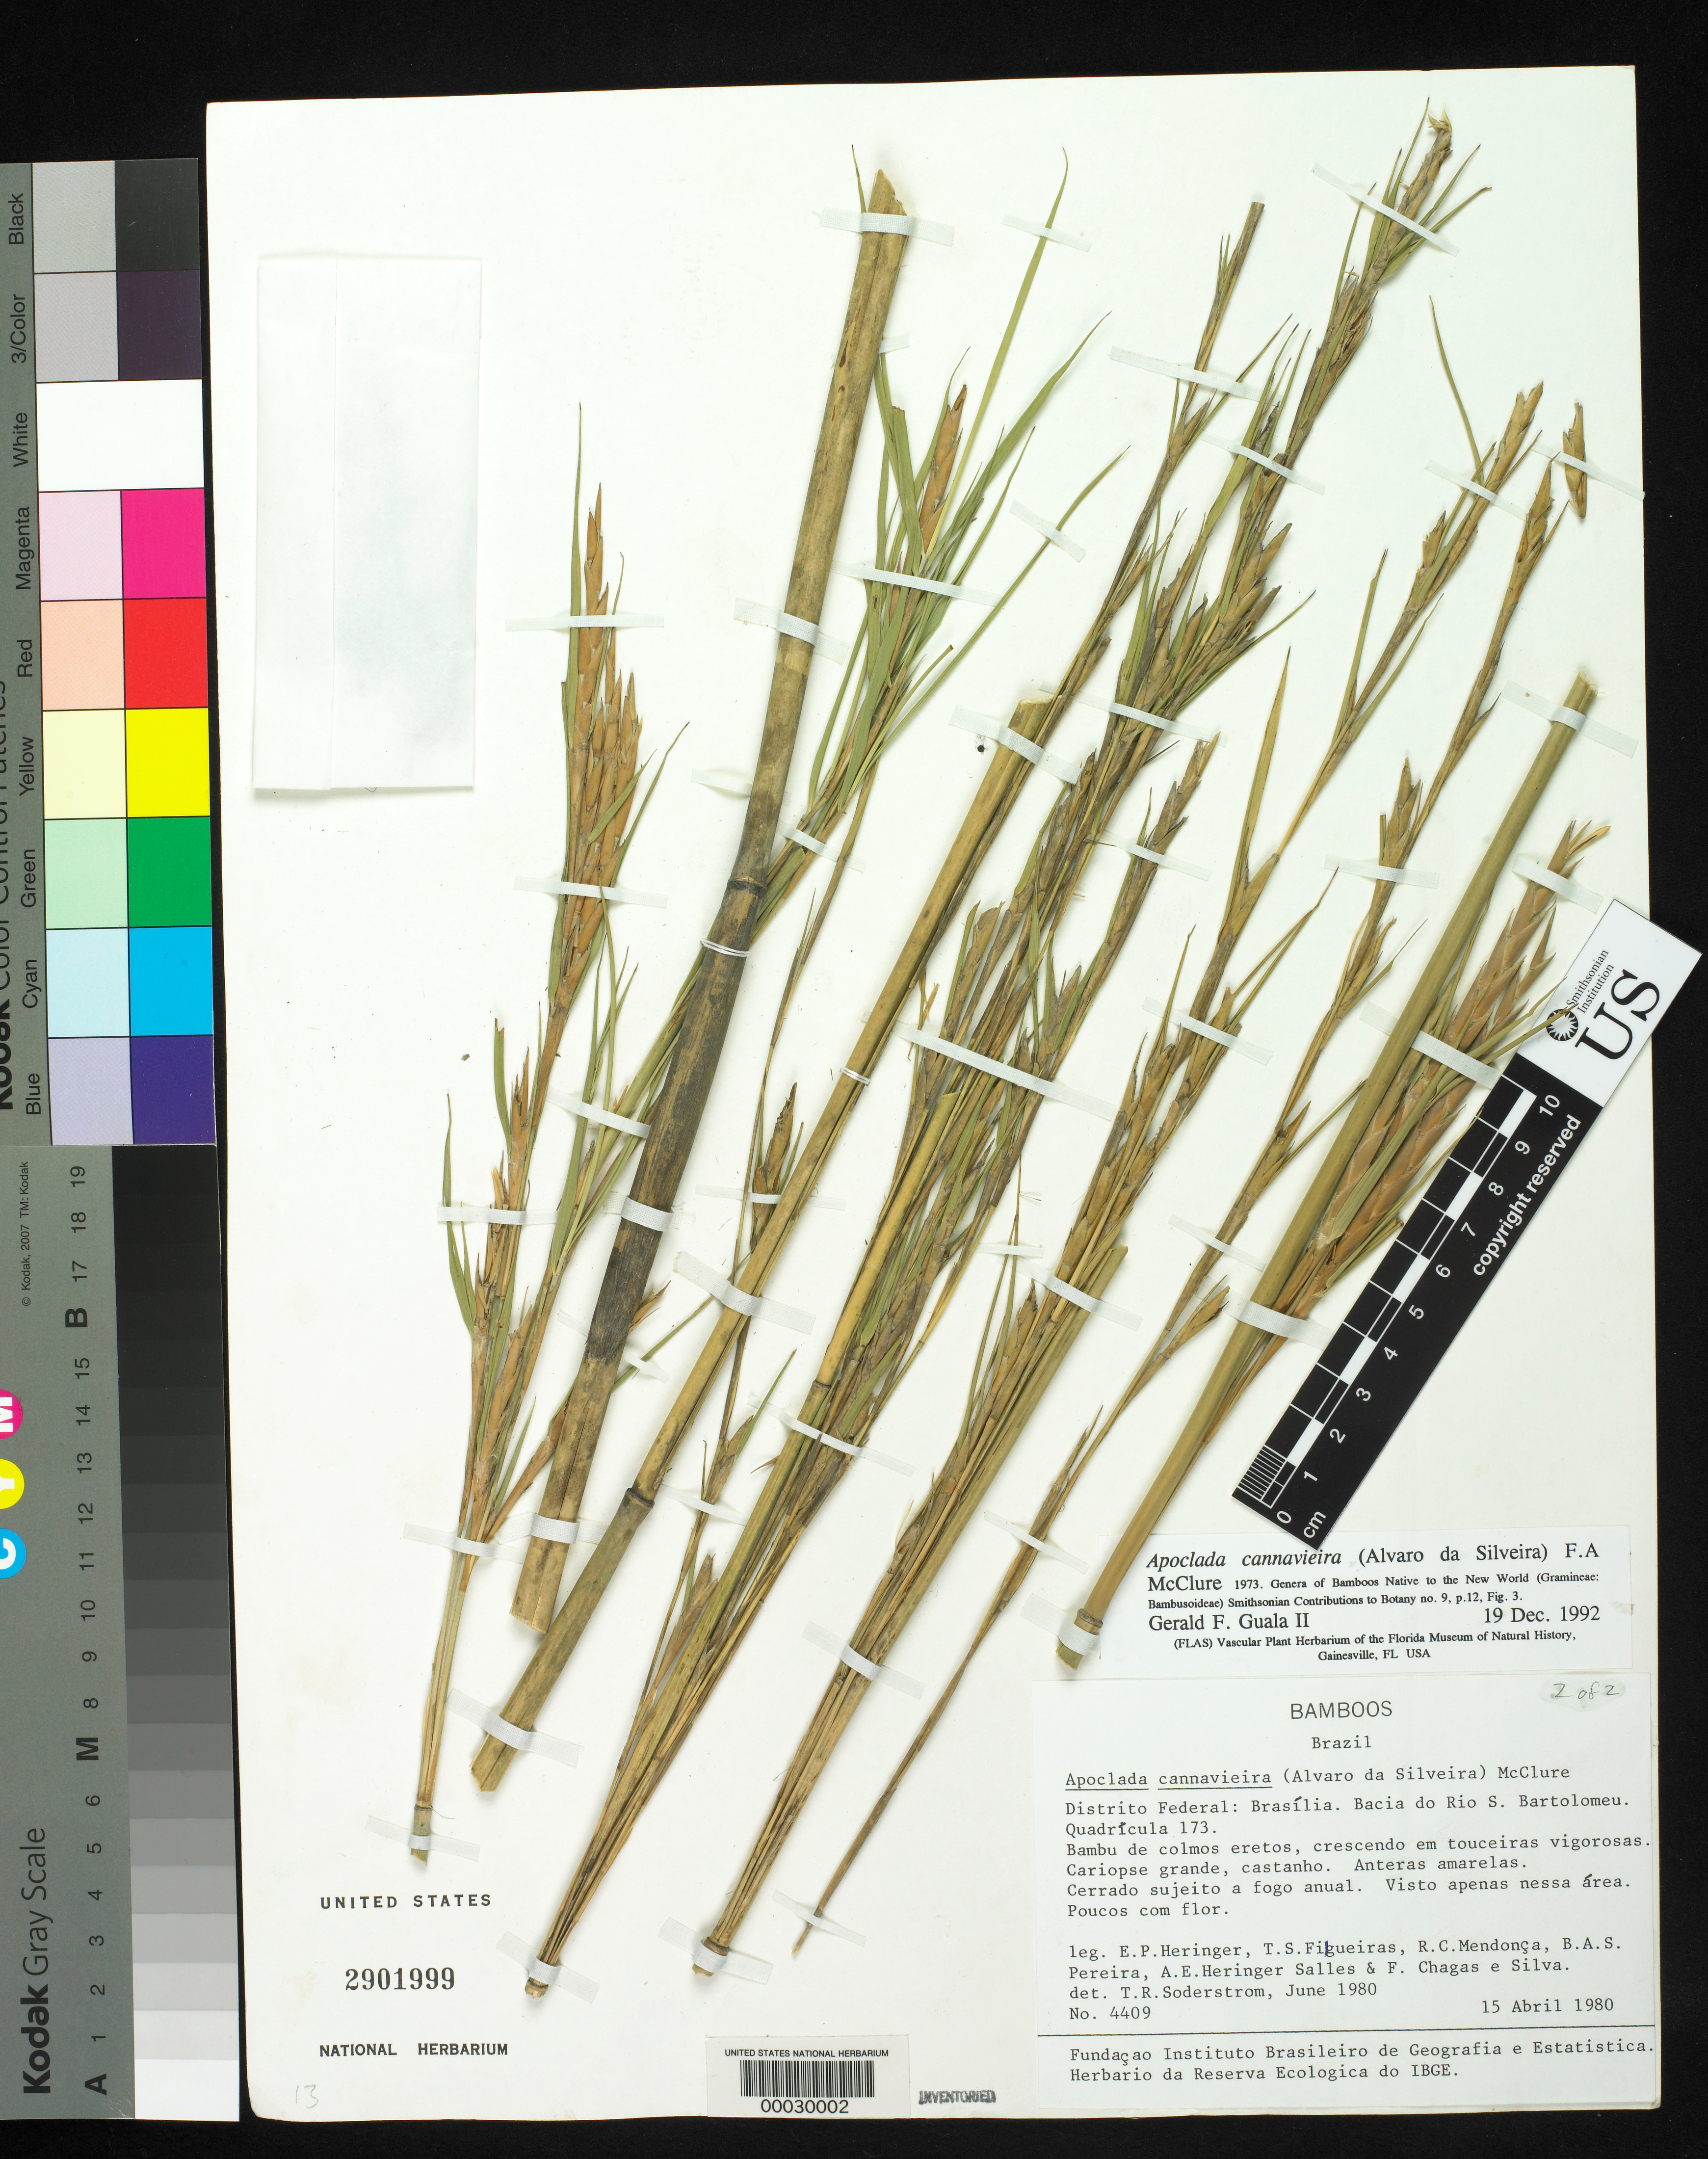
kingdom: Plantae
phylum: Tracheophyta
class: Liliopsida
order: Poales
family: Poaceae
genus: Filgueirasia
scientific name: Filgueirasia cannavieira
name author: (Silveira) Guala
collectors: E. P. Heringer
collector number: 4409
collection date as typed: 15 Apr 1980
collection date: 1980-04-15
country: Brazil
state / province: Distrito Federal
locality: Bartolomeu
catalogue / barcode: US 2901999